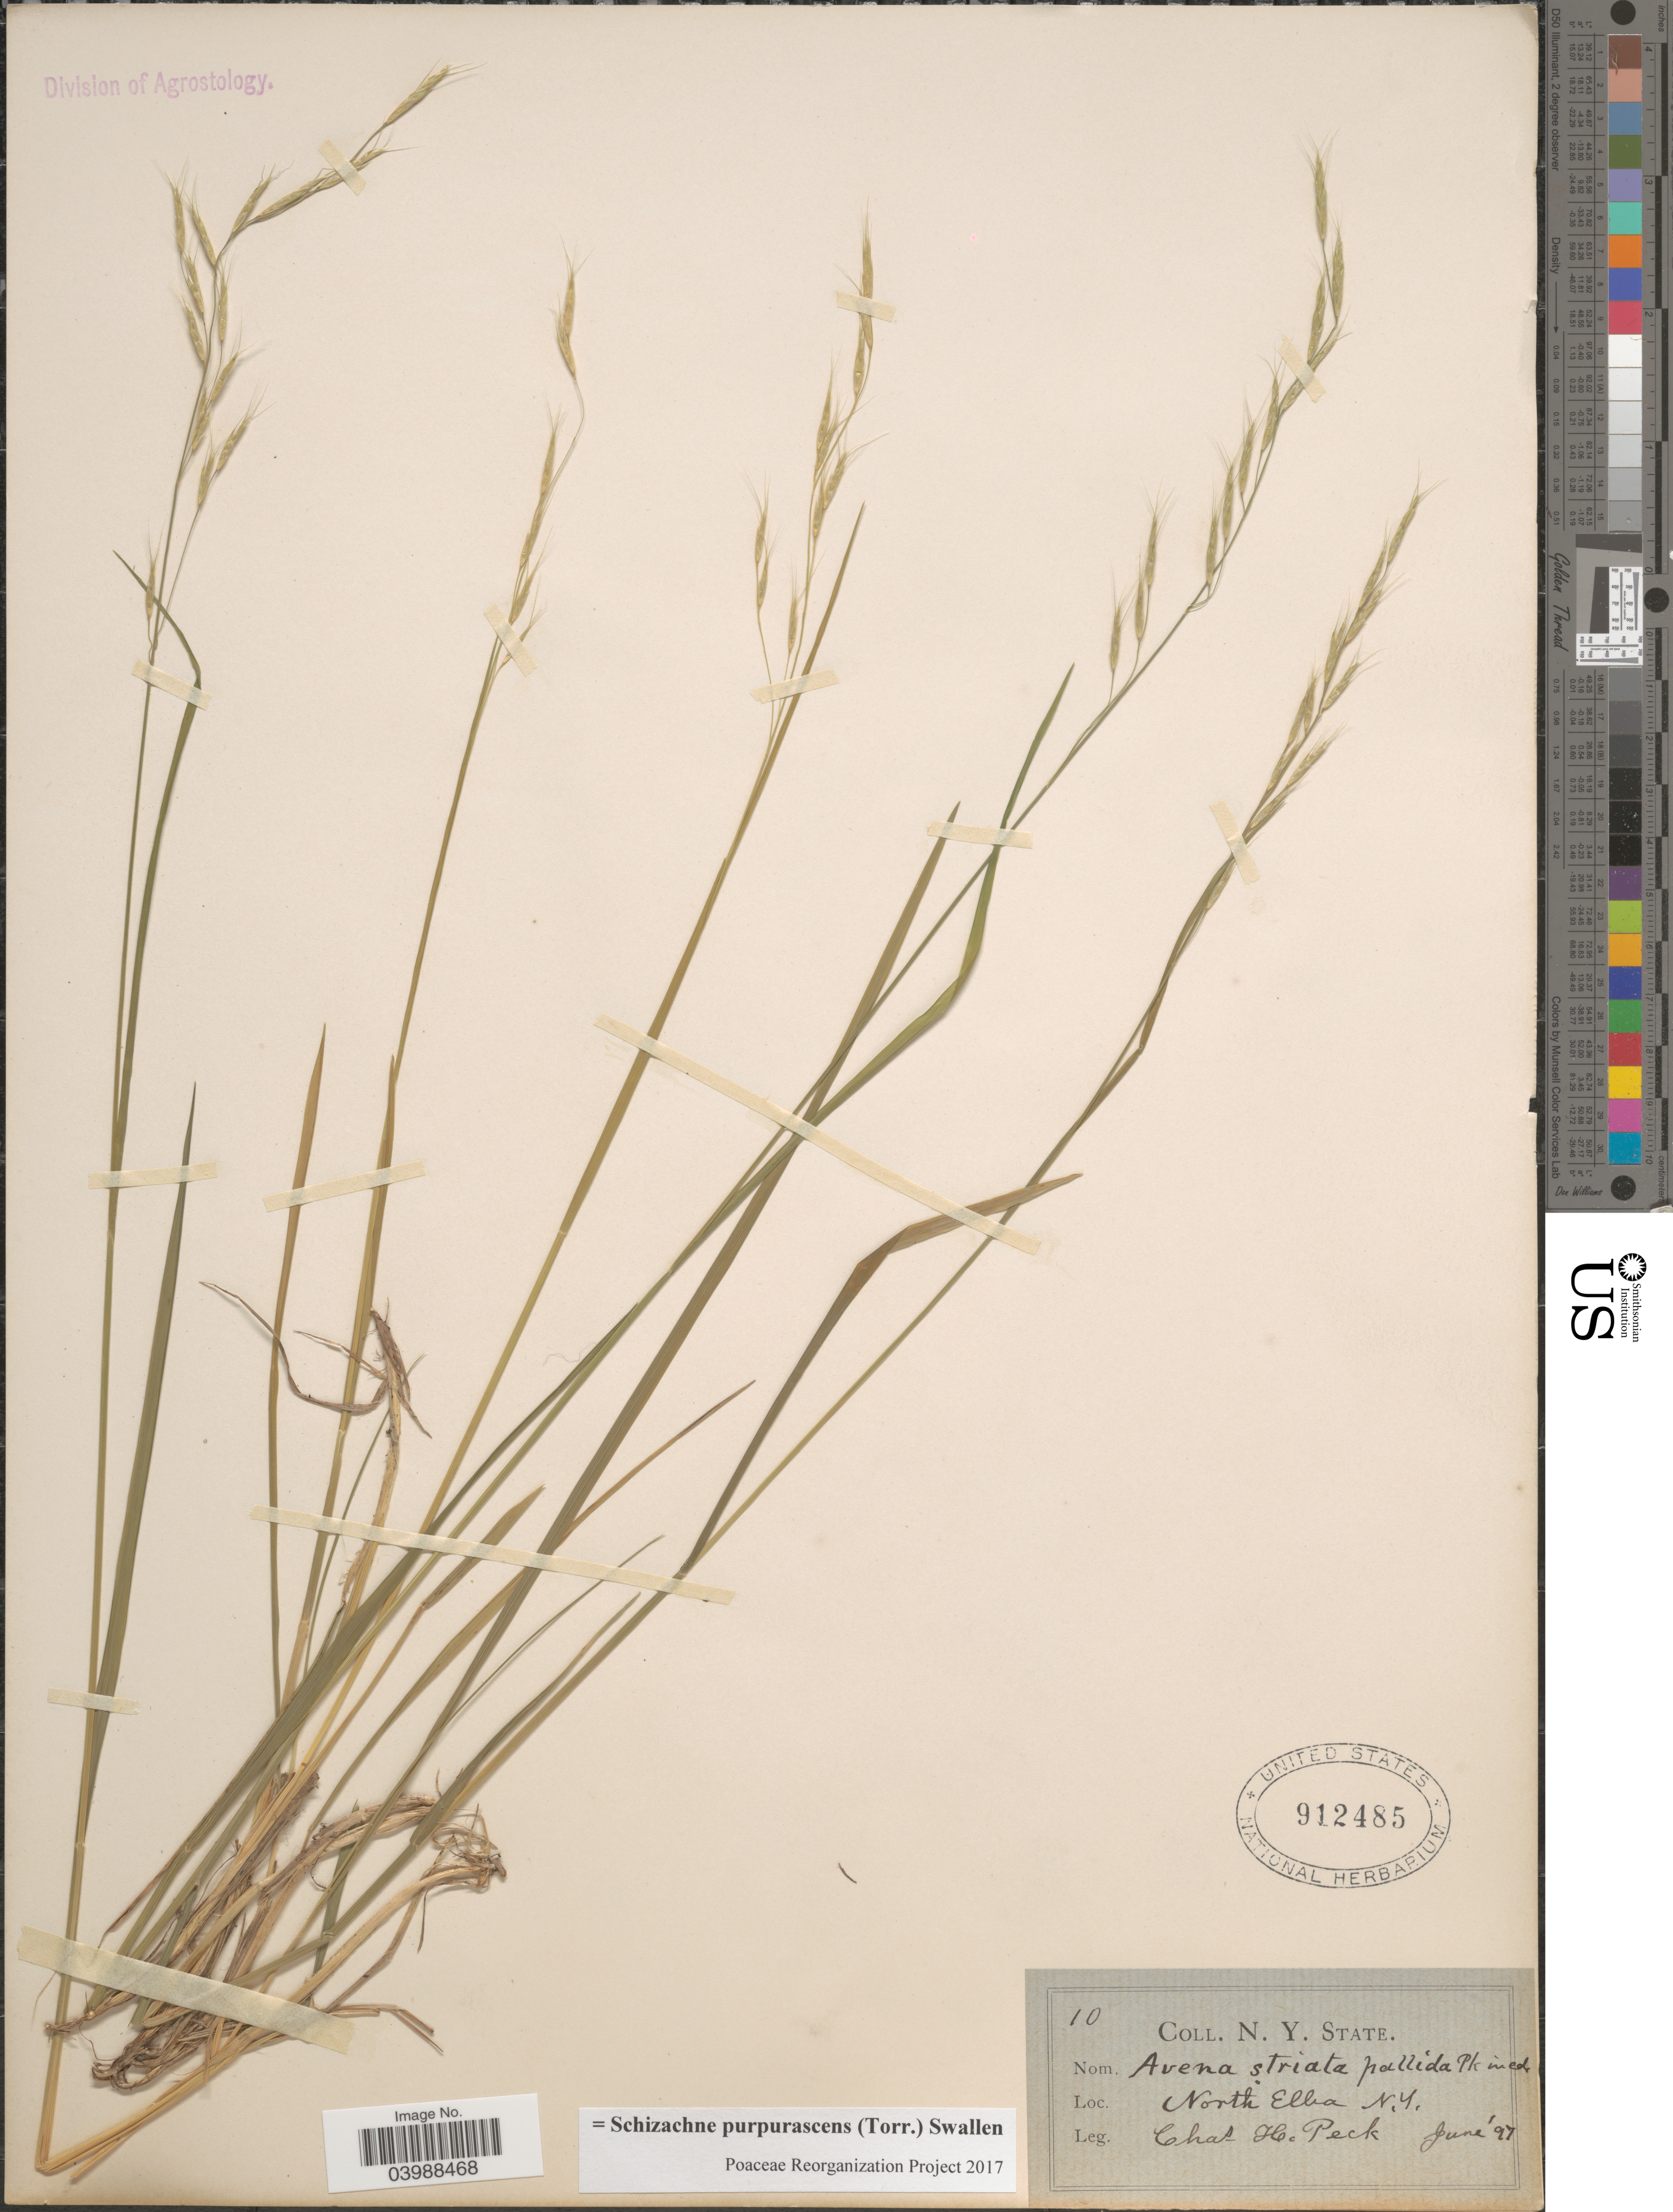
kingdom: Plantae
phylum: Tracheophyta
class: Liliopsida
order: Poales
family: Poaceae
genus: Schizachne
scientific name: Schizachne purpurascens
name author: (Torr.) Swallen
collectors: C. H. Peck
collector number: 10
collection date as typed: Transcribed d/m/y: /6/97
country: United States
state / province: New York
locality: North Elka.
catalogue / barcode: US 912485